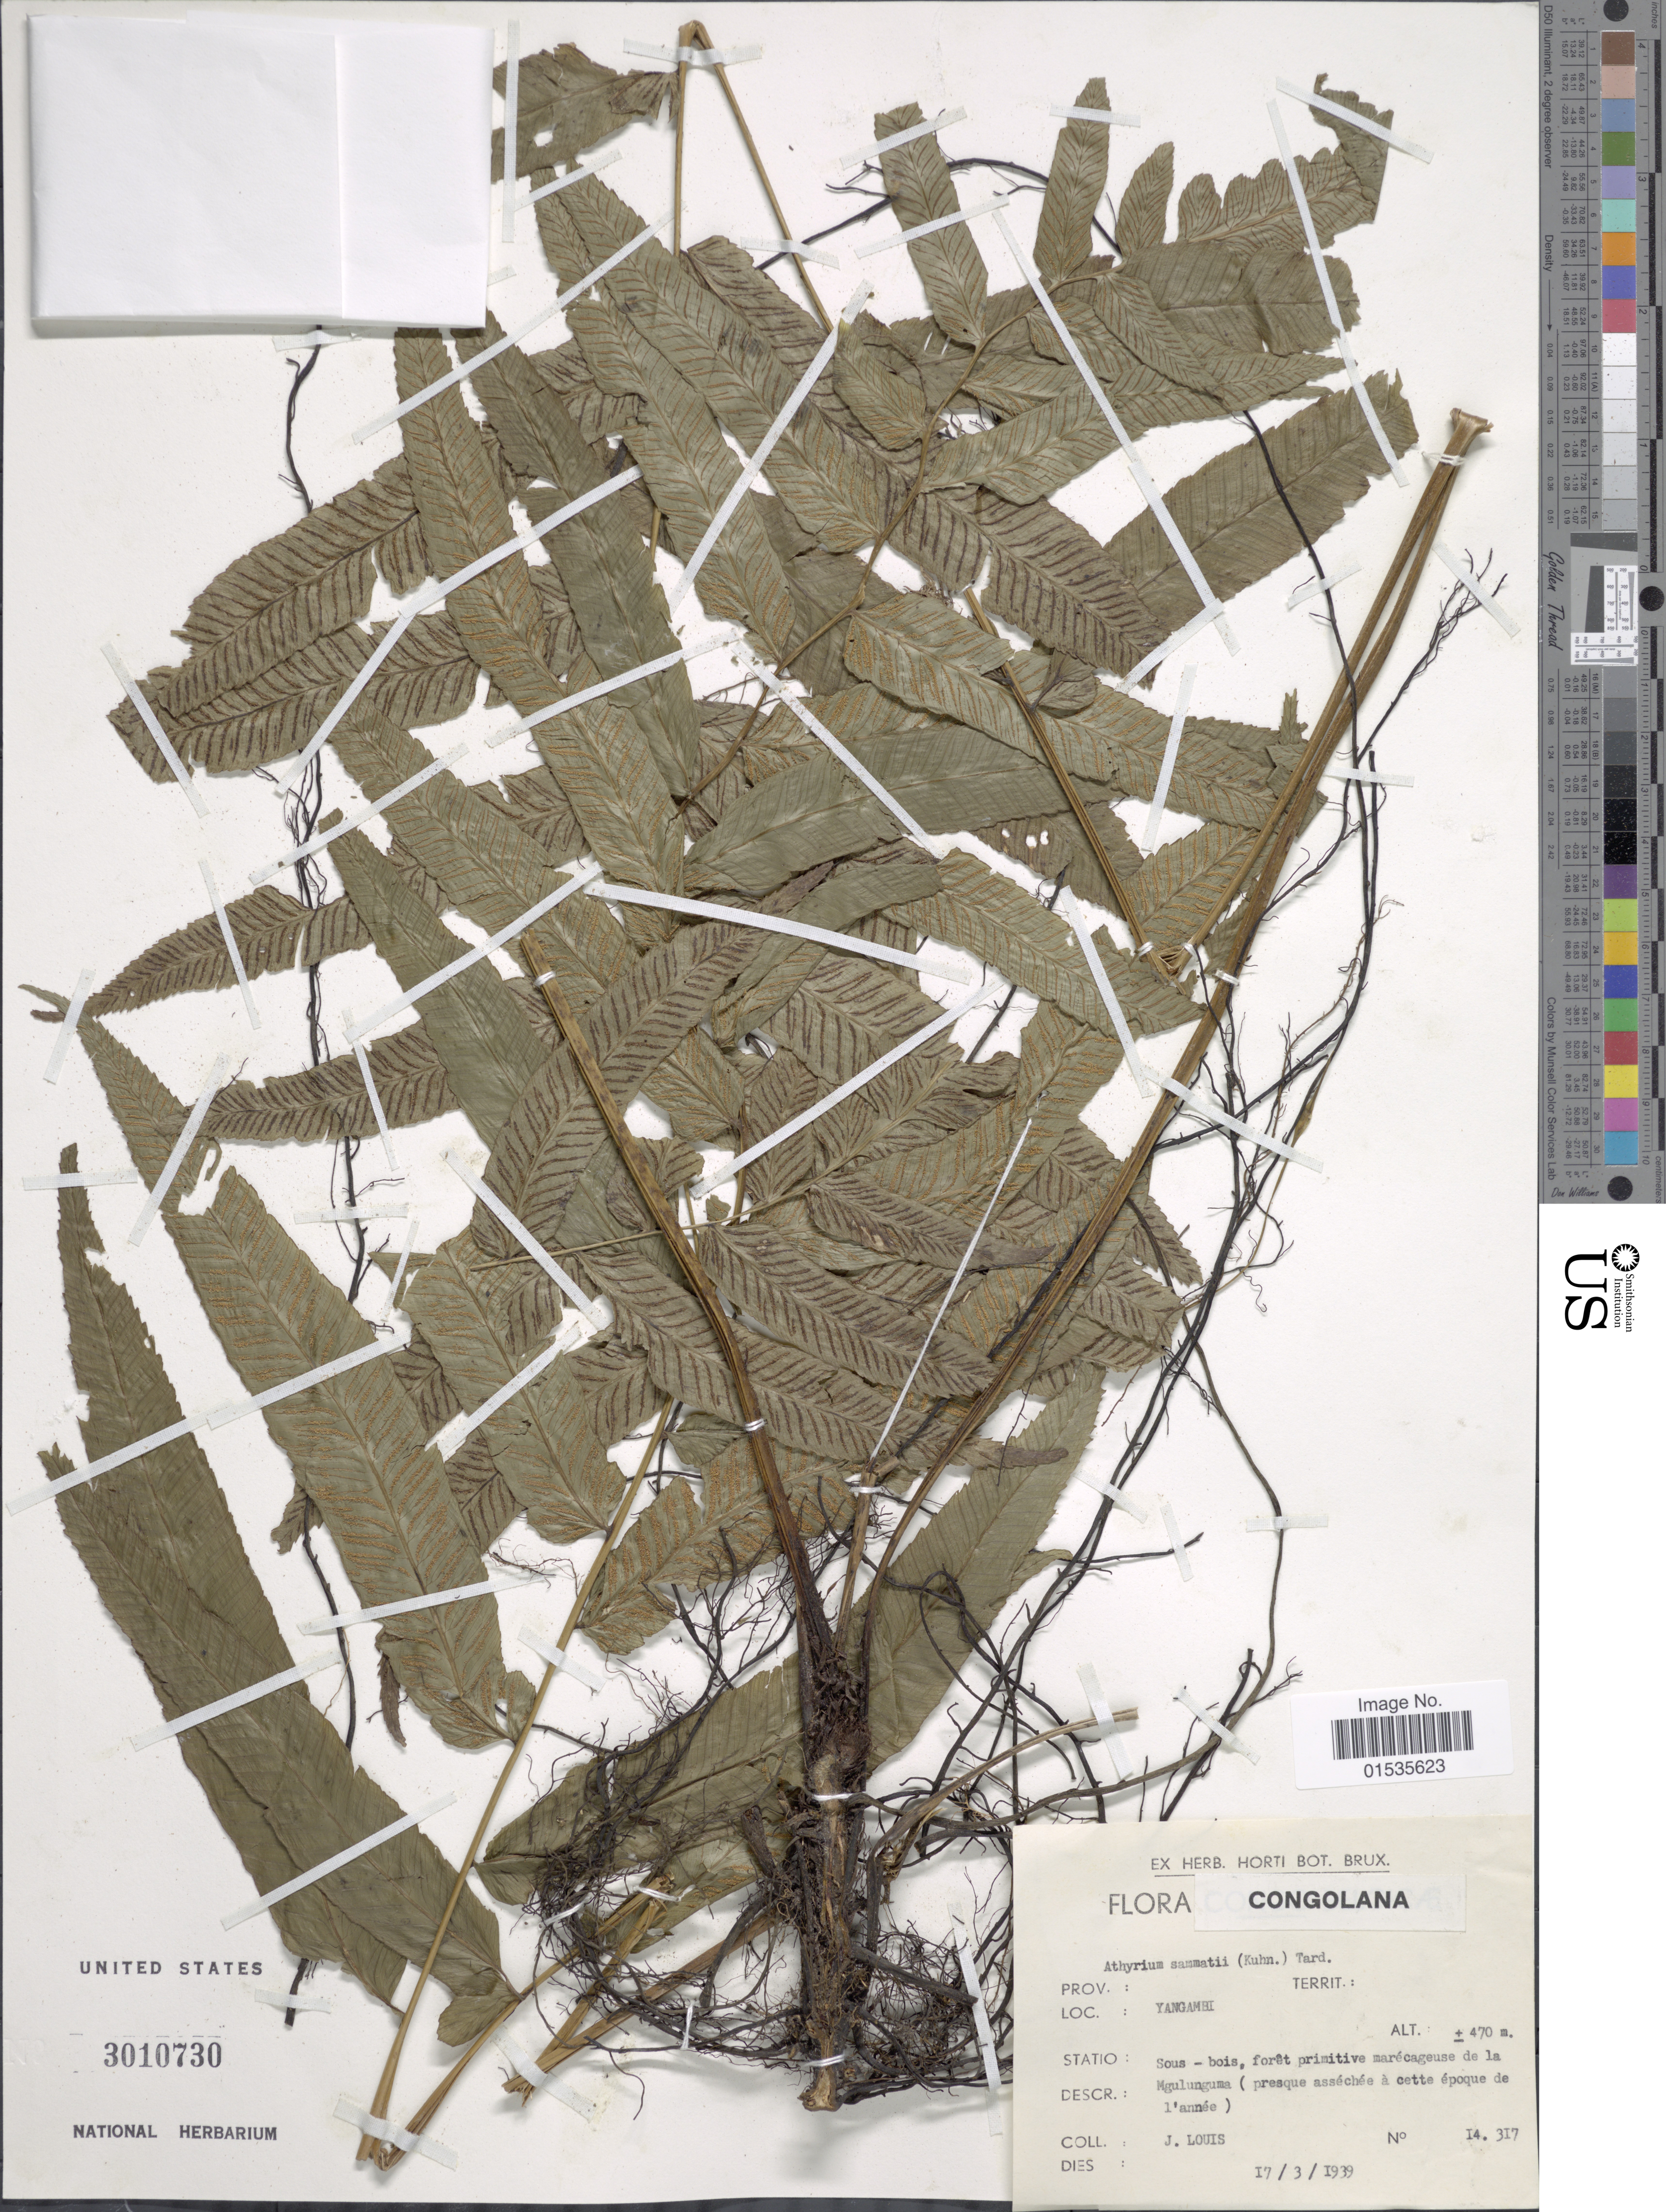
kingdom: Plantae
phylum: Tracheophyta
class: Polypodiopsida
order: Polypodiales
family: Athyriaceae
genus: Diplazium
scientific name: Diplazium sammatii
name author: (Kuhn) C. Chr.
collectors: J. Louis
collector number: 14317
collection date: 1939-03-17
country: Congo, Democratic Republic of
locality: Congolana, Yangambi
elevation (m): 470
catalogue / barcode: US 3010730